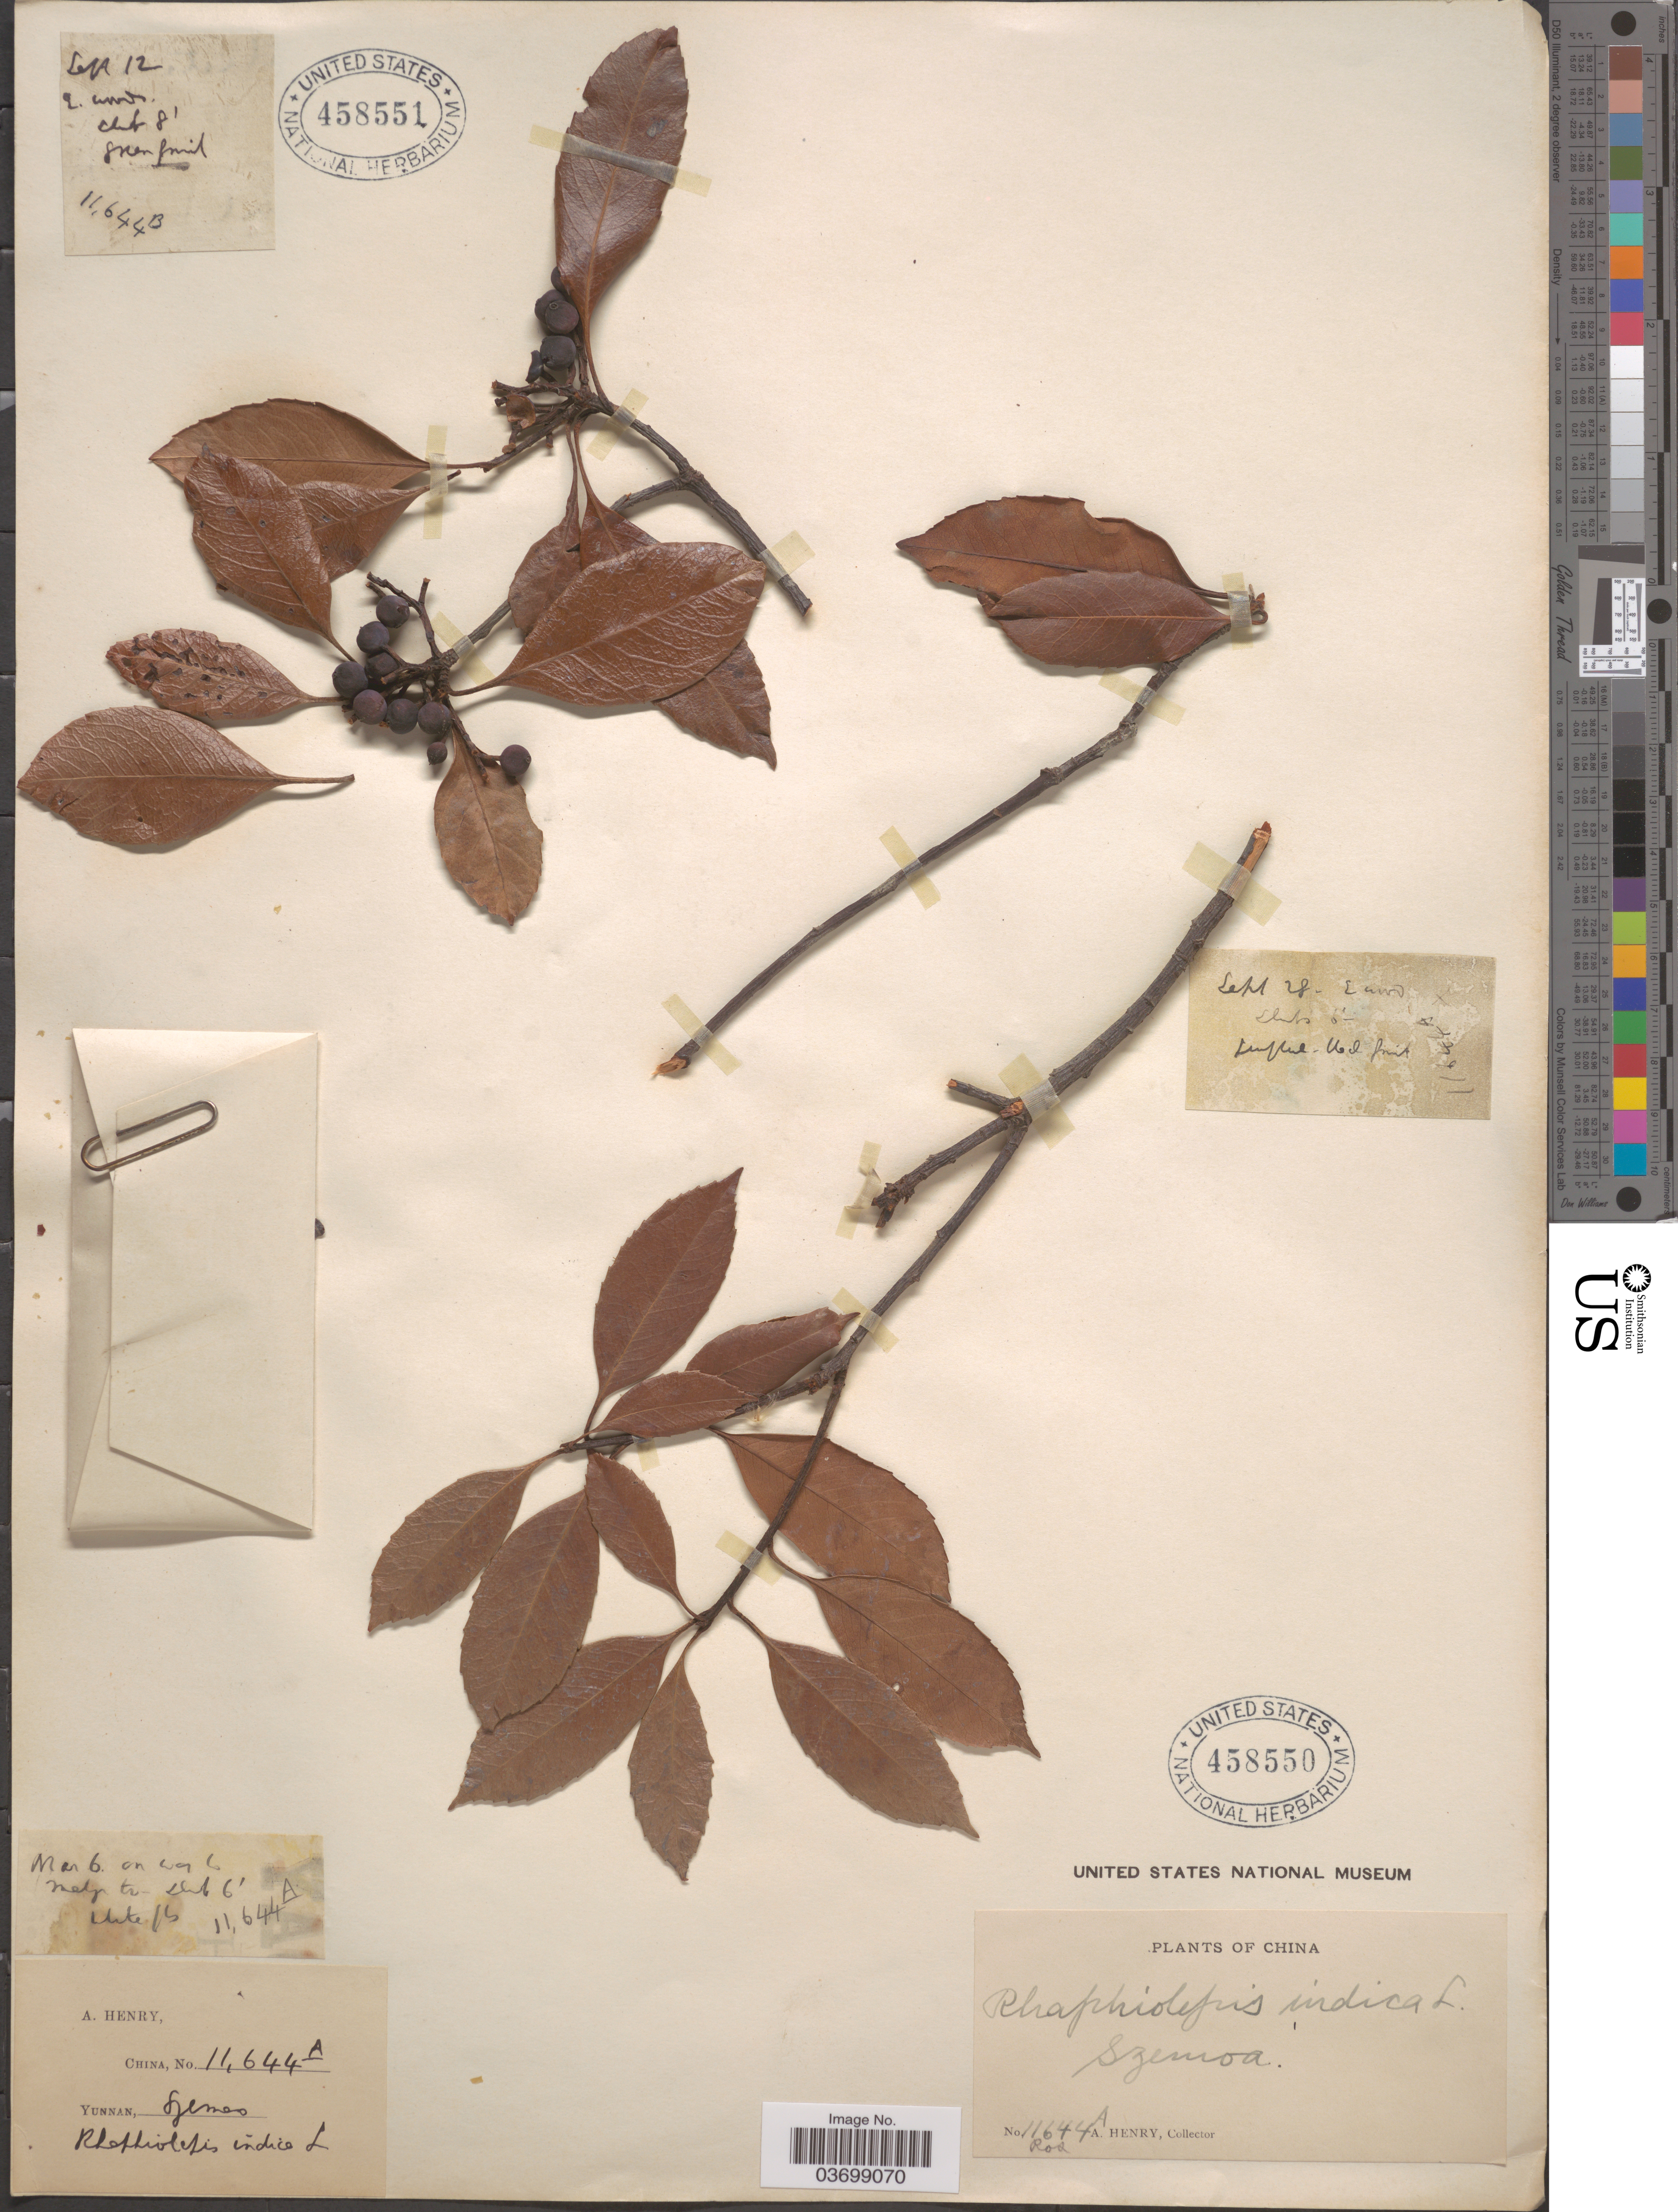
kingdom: Plantae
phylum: Tracheophyta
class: Magnoliopsida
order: Rosales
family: Rosaceae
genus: Rhaphiolepis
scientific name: Rhaphiolepis indica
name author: (L.) Lindl.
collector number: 11644B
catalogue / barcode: US 458551